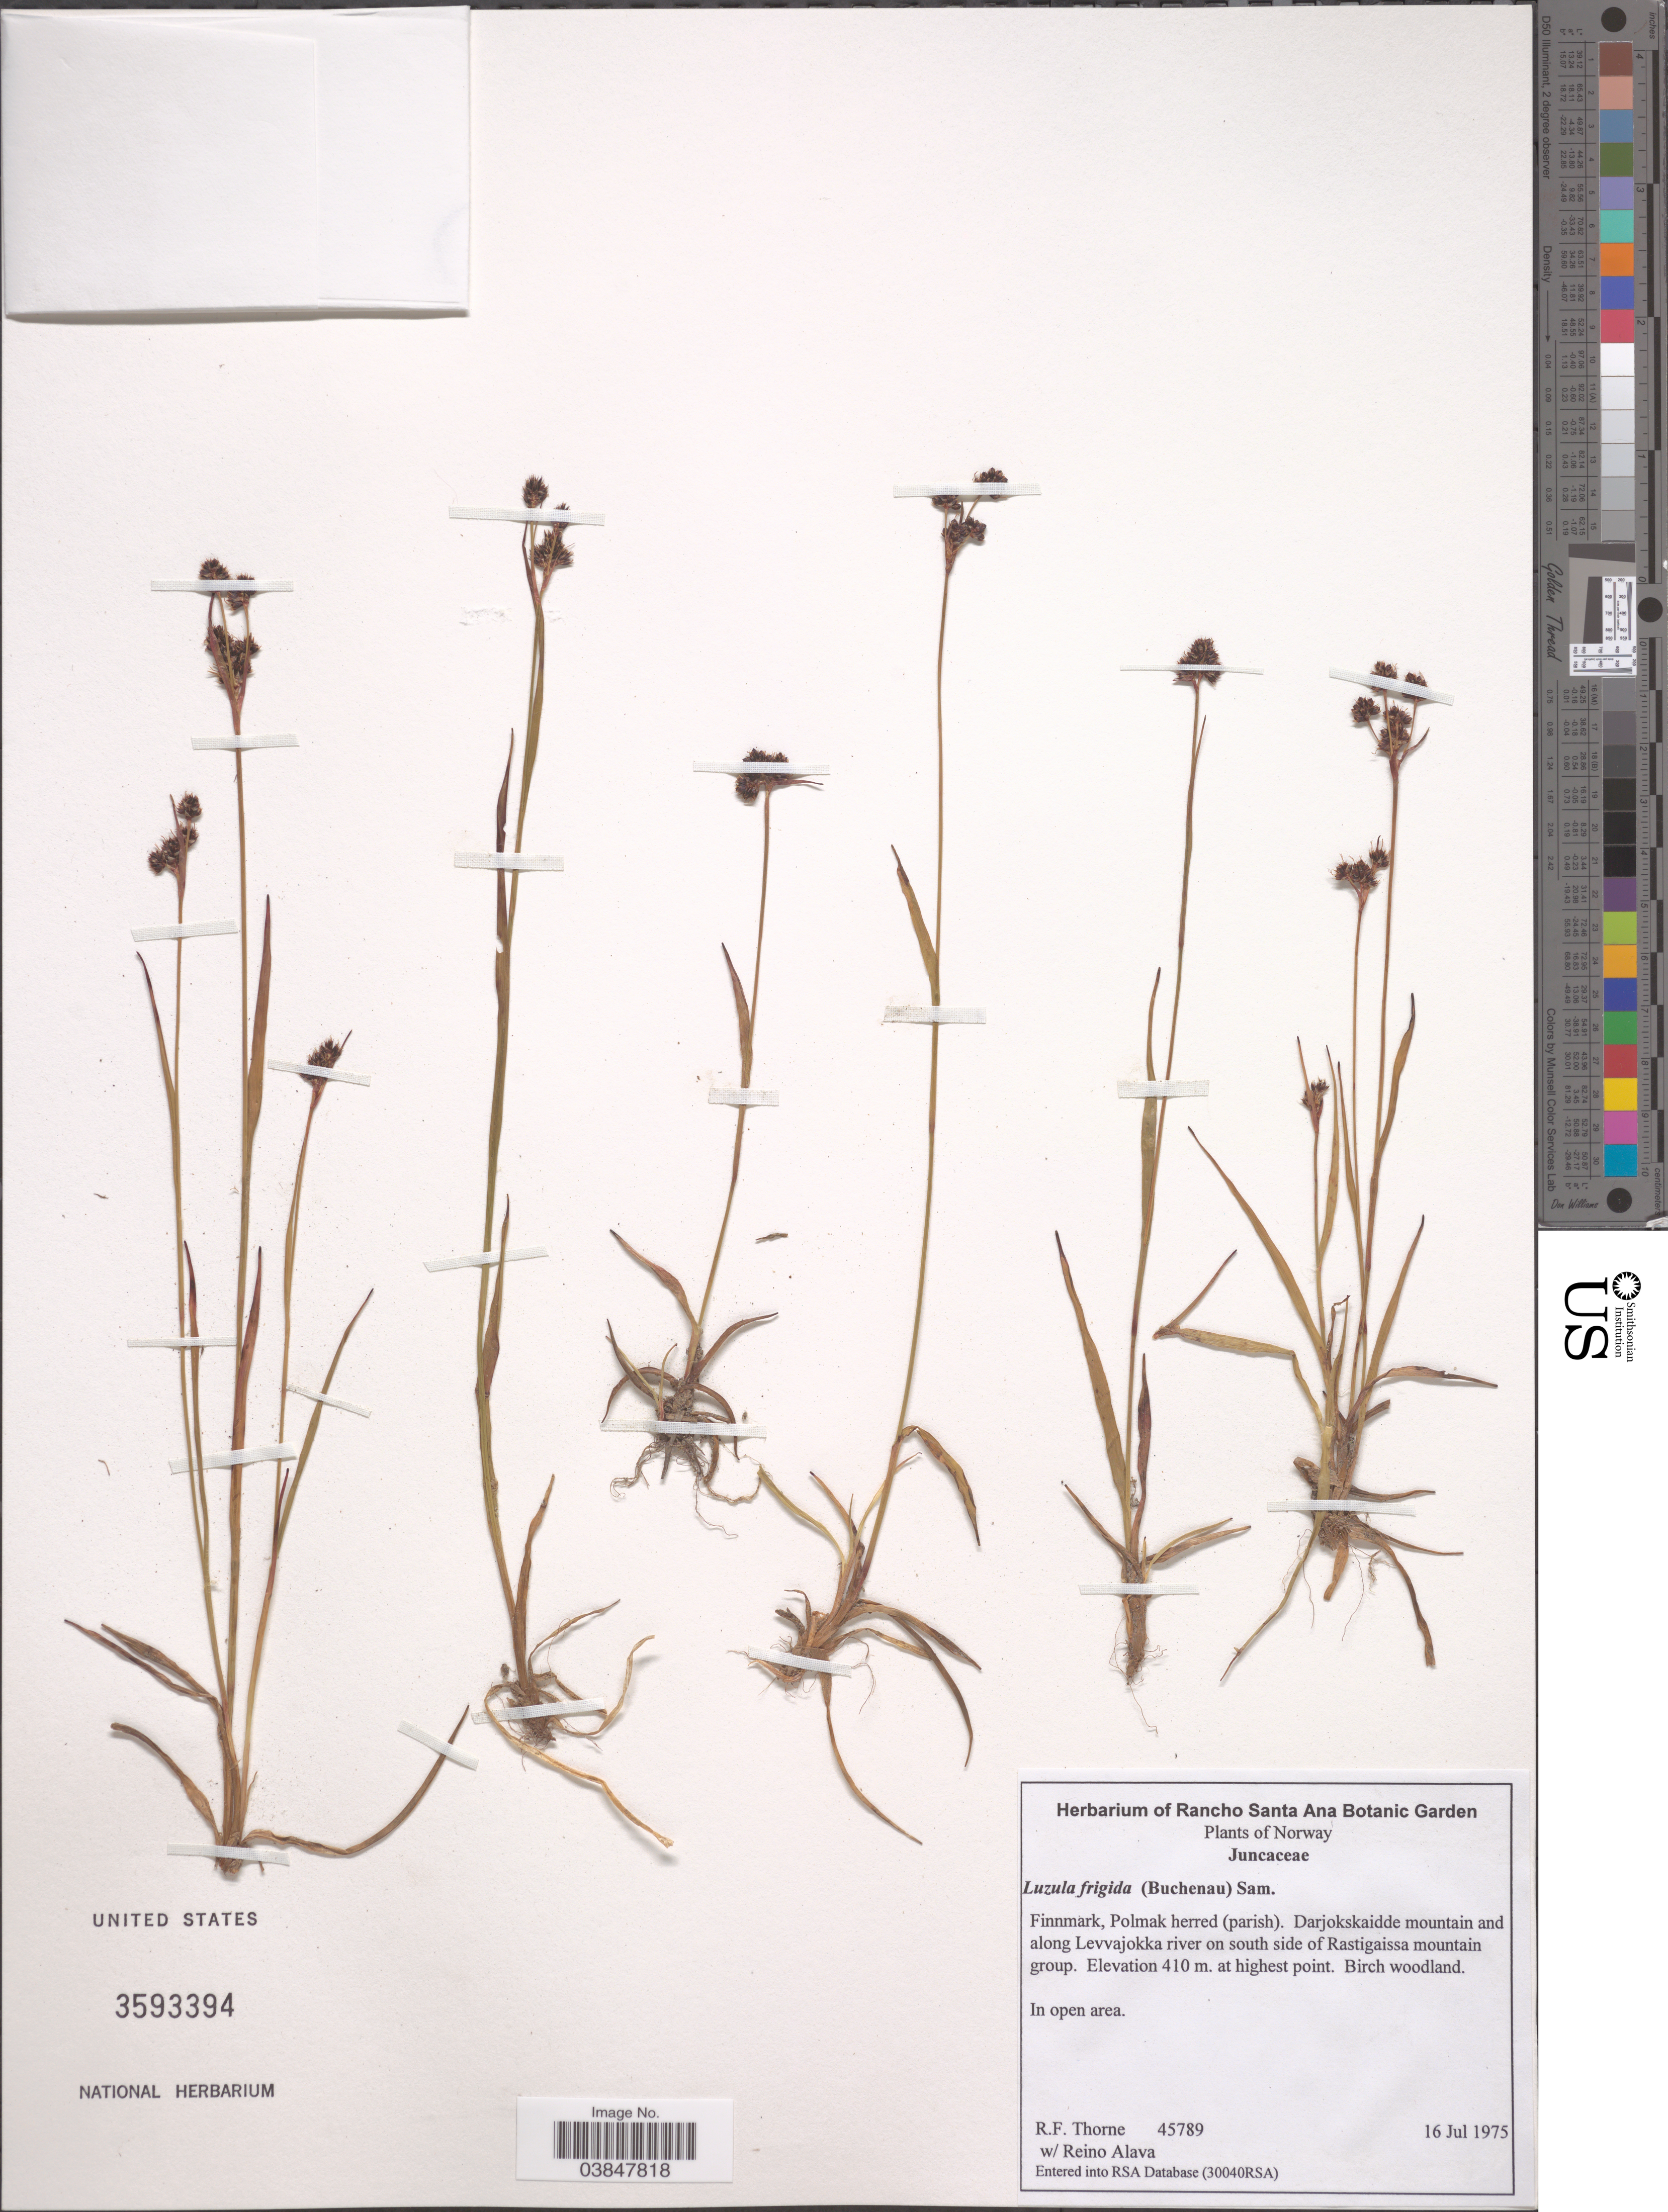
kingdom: Plantae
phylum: Tracheophyta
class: Liliopsida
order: Poales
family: Juncaceae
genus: Luzula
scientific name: Luzula frigida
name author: (Buchenau) Sam.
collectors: R. Thorne & R. O. Alava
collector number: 45789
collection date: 1975-07-16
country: Norway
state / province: Finnmark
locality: Polmak herred(parish). Darjokskaidde mountain and along Levvajokka river on south side Rastigaissa mountain group.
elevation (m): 410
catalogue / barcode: US 3593394